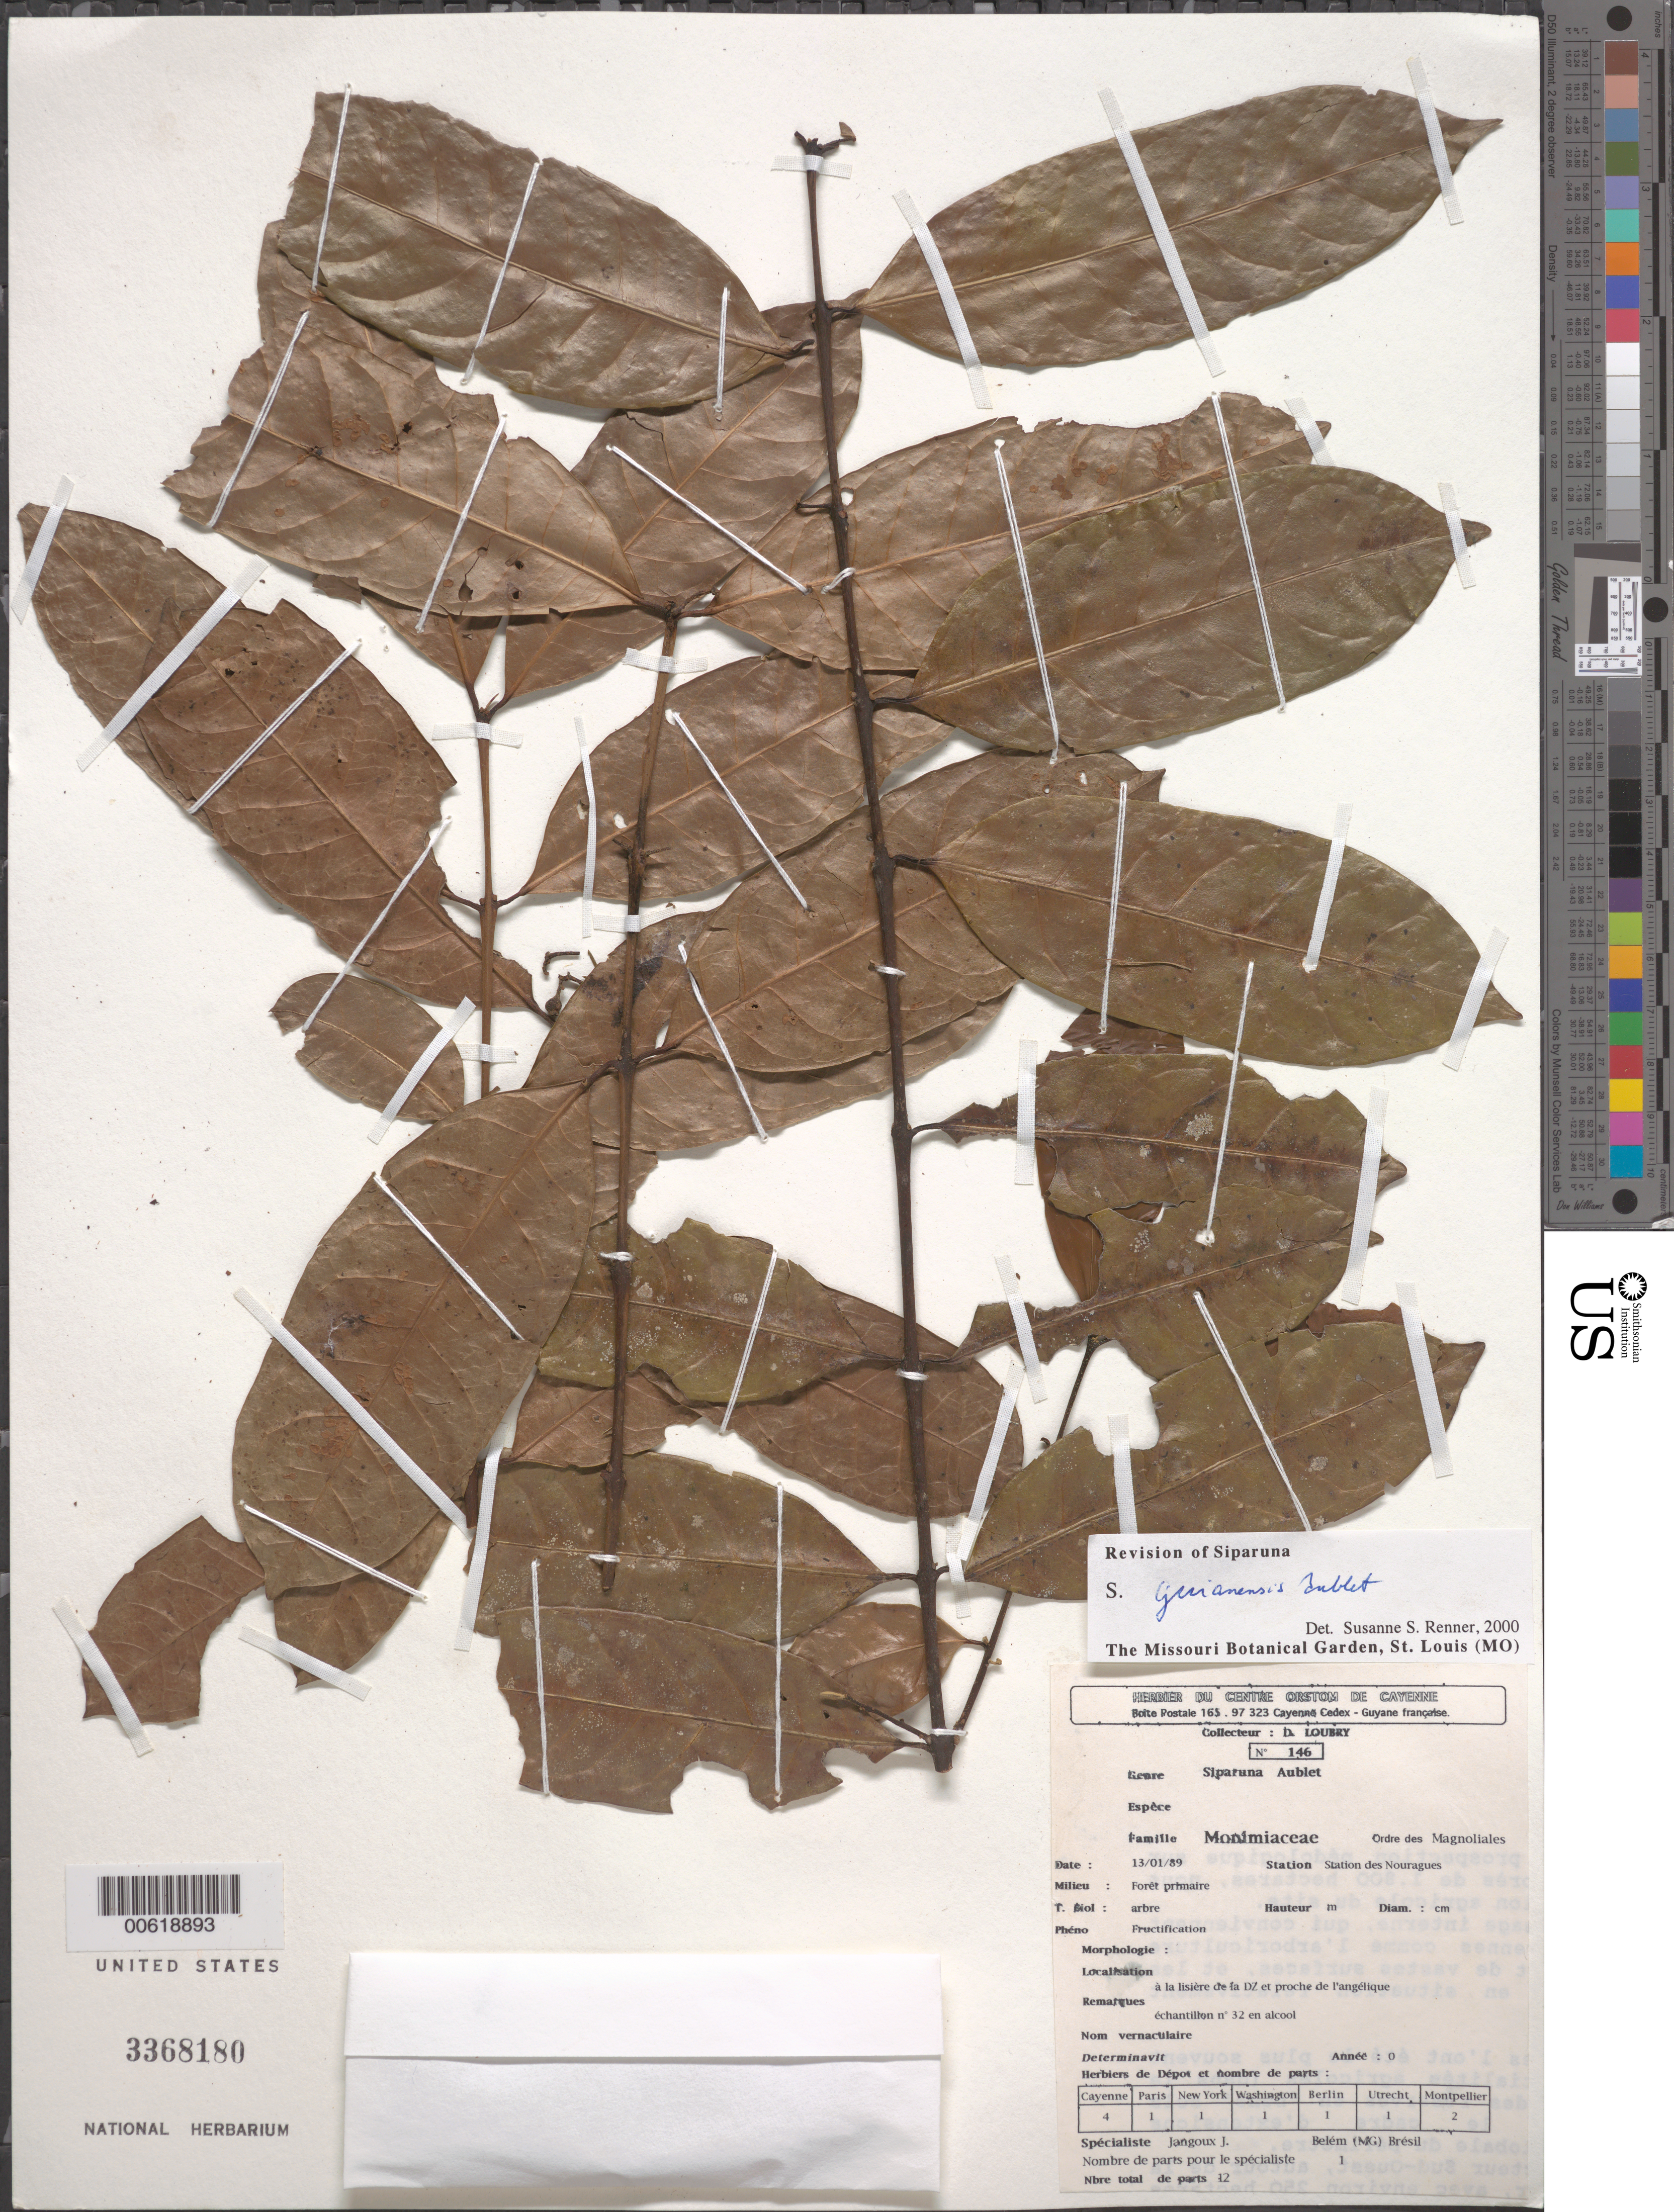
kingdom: Plantae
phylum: Tracheophyta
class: Magnoliopsida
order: Laurales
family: Siparunaceae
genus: Siparuna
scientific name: Siparuna guianensis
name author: Aubl.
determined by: Rennder, S. R.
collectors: D. Loubry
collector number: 146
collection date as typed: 13-Jan-89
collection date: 1989-01-13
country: French Guiana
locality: Station des Nouragues, Bassin de l'Approuague, Arataye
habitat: Primary forest; a la lisiere de la DZ et proche de l'angelique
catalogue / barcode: US 3368180